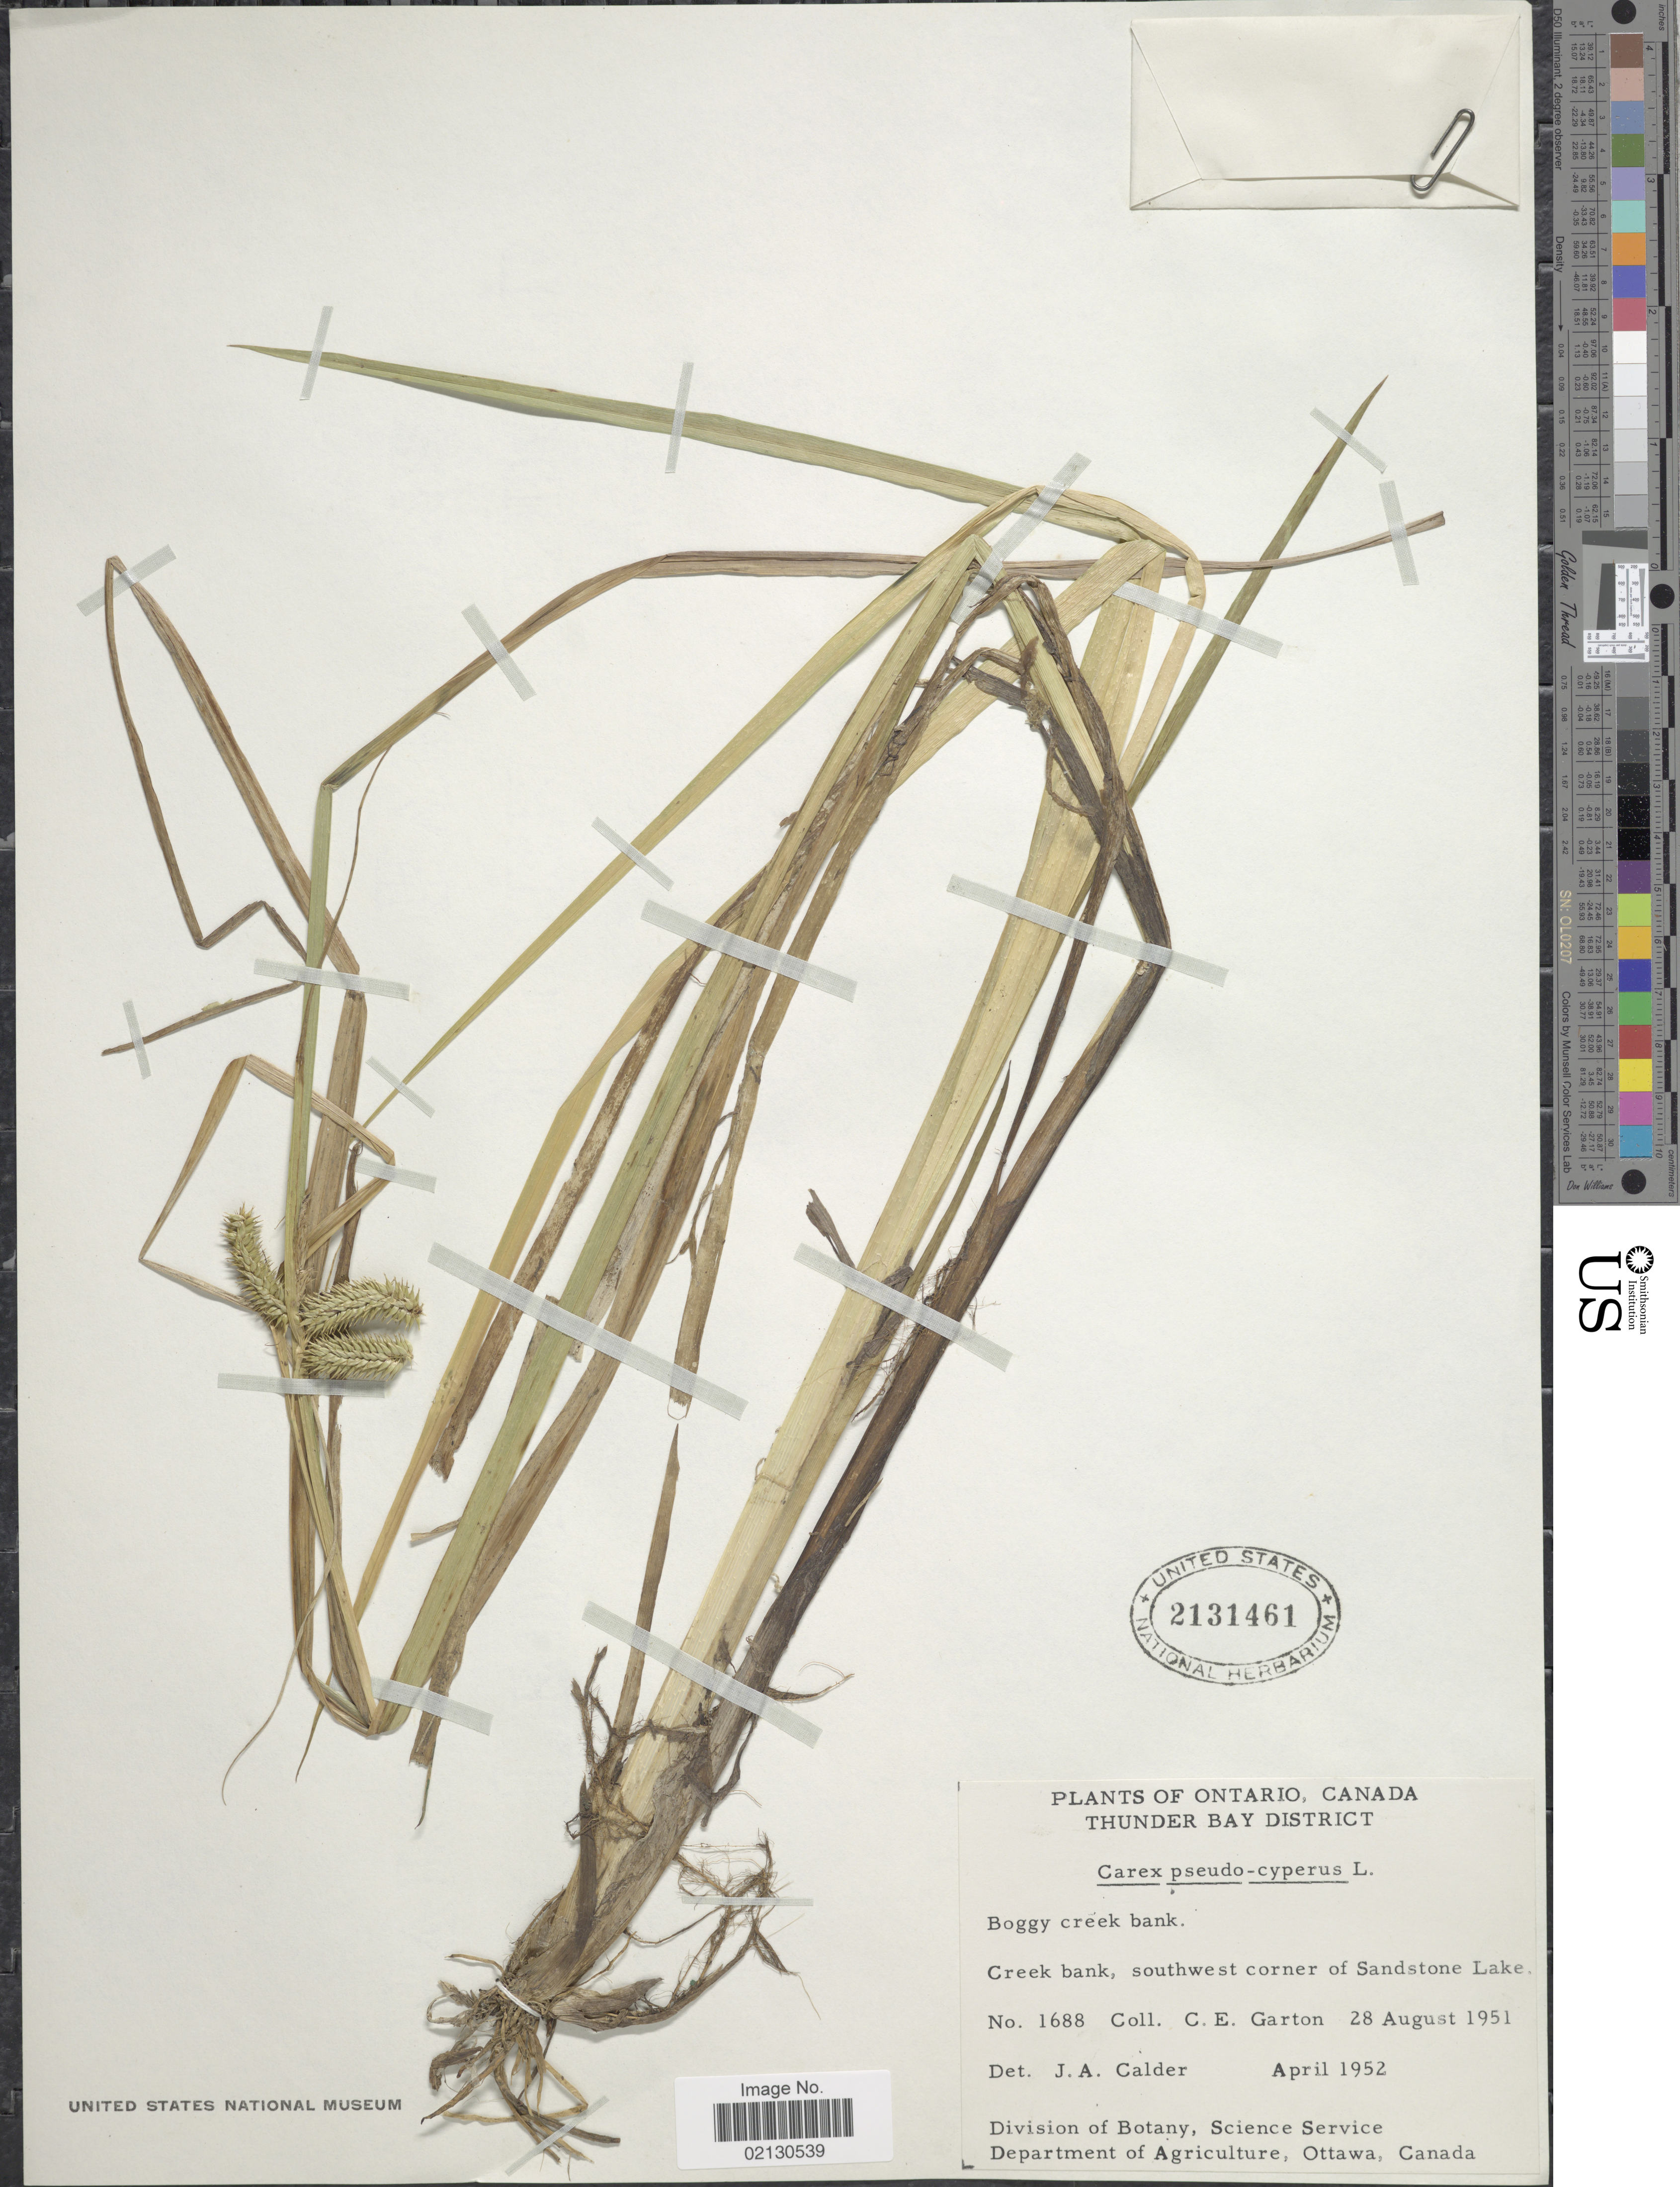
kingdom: Plantae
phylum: Tracheophyta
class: Liliopsida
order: Poales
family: Cyperaceae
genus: Carex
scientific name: Carex pseudocyperus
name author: L.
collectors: C. E. Garton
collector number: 1688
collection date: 1951-08-28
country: Canada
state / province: Ontario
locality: Thunder Bay District. southwest corner of Sandstone Lake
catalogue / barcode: US 2131461